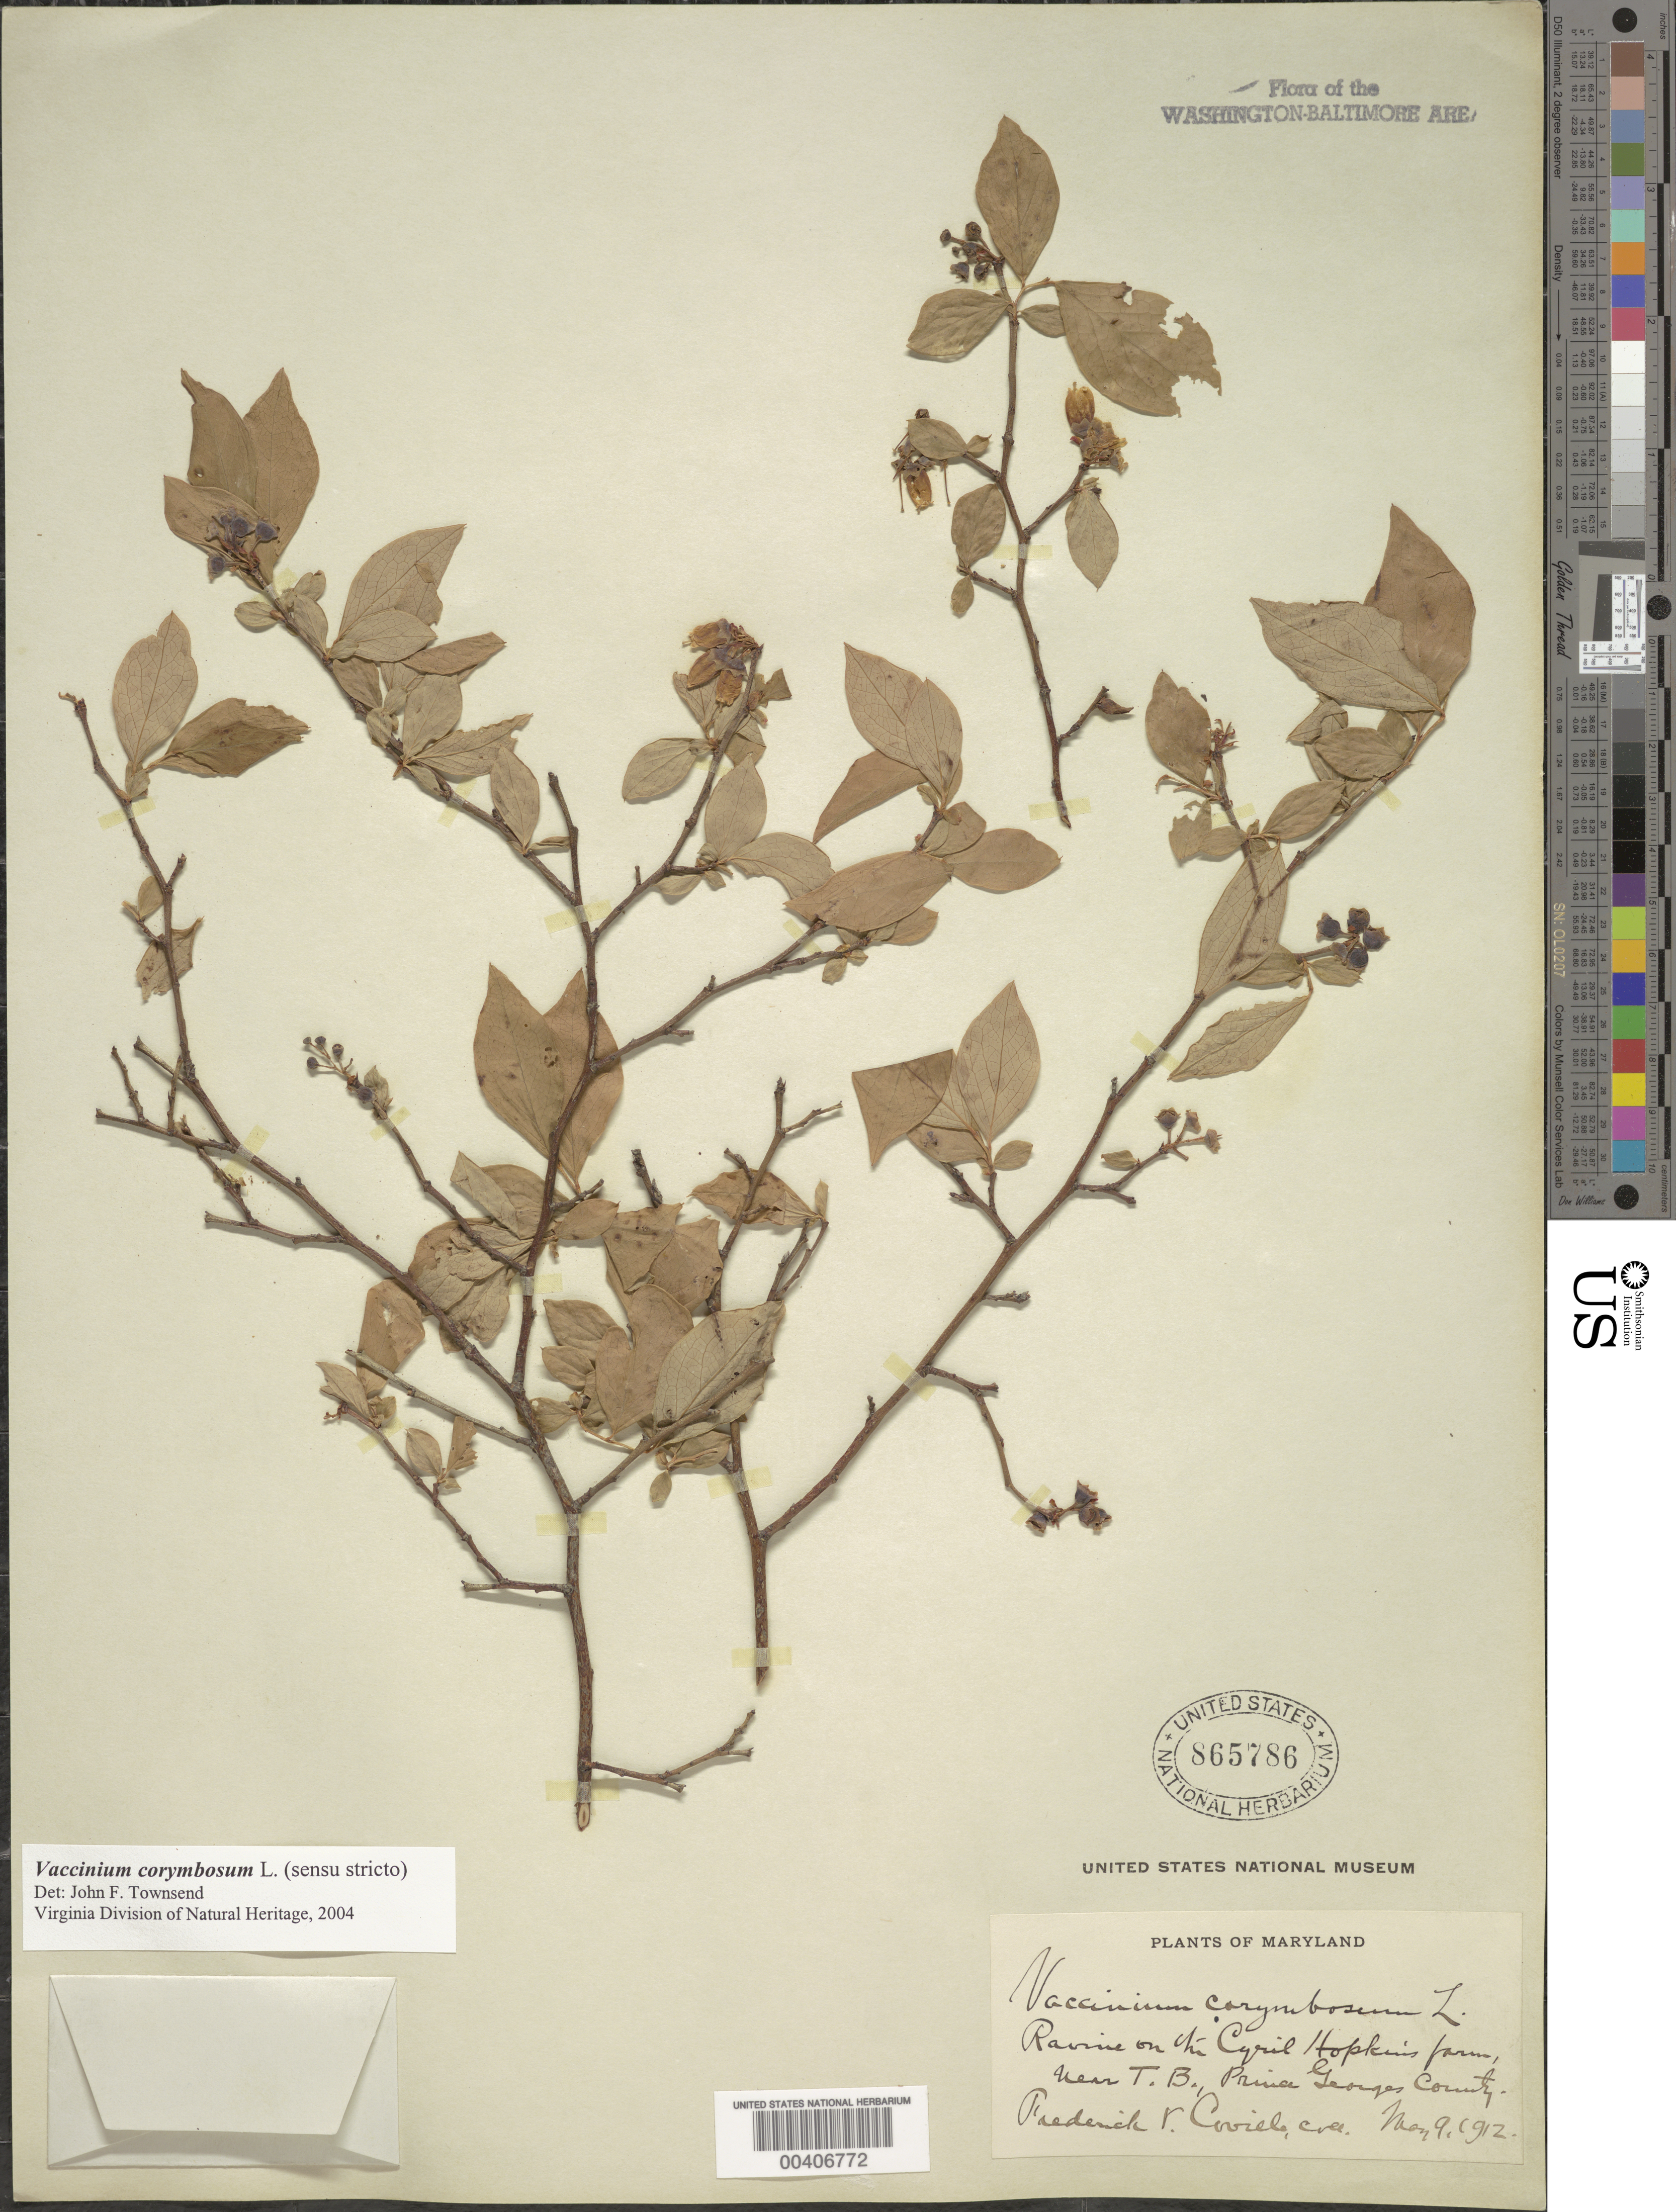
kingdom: Plantae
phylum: Tracheophyta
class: Magnoliopsida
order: Ericales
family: Ericaceae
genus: Vaccinium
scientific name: Vaccinium corymbosum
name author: L.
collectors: F. V. Coville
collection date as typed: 09 May 1912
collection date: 1912-05-09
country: United States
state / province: Maryland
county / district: Prince George's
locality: Cyril Hopkins Farm, near T.B.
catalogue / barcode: US 865786